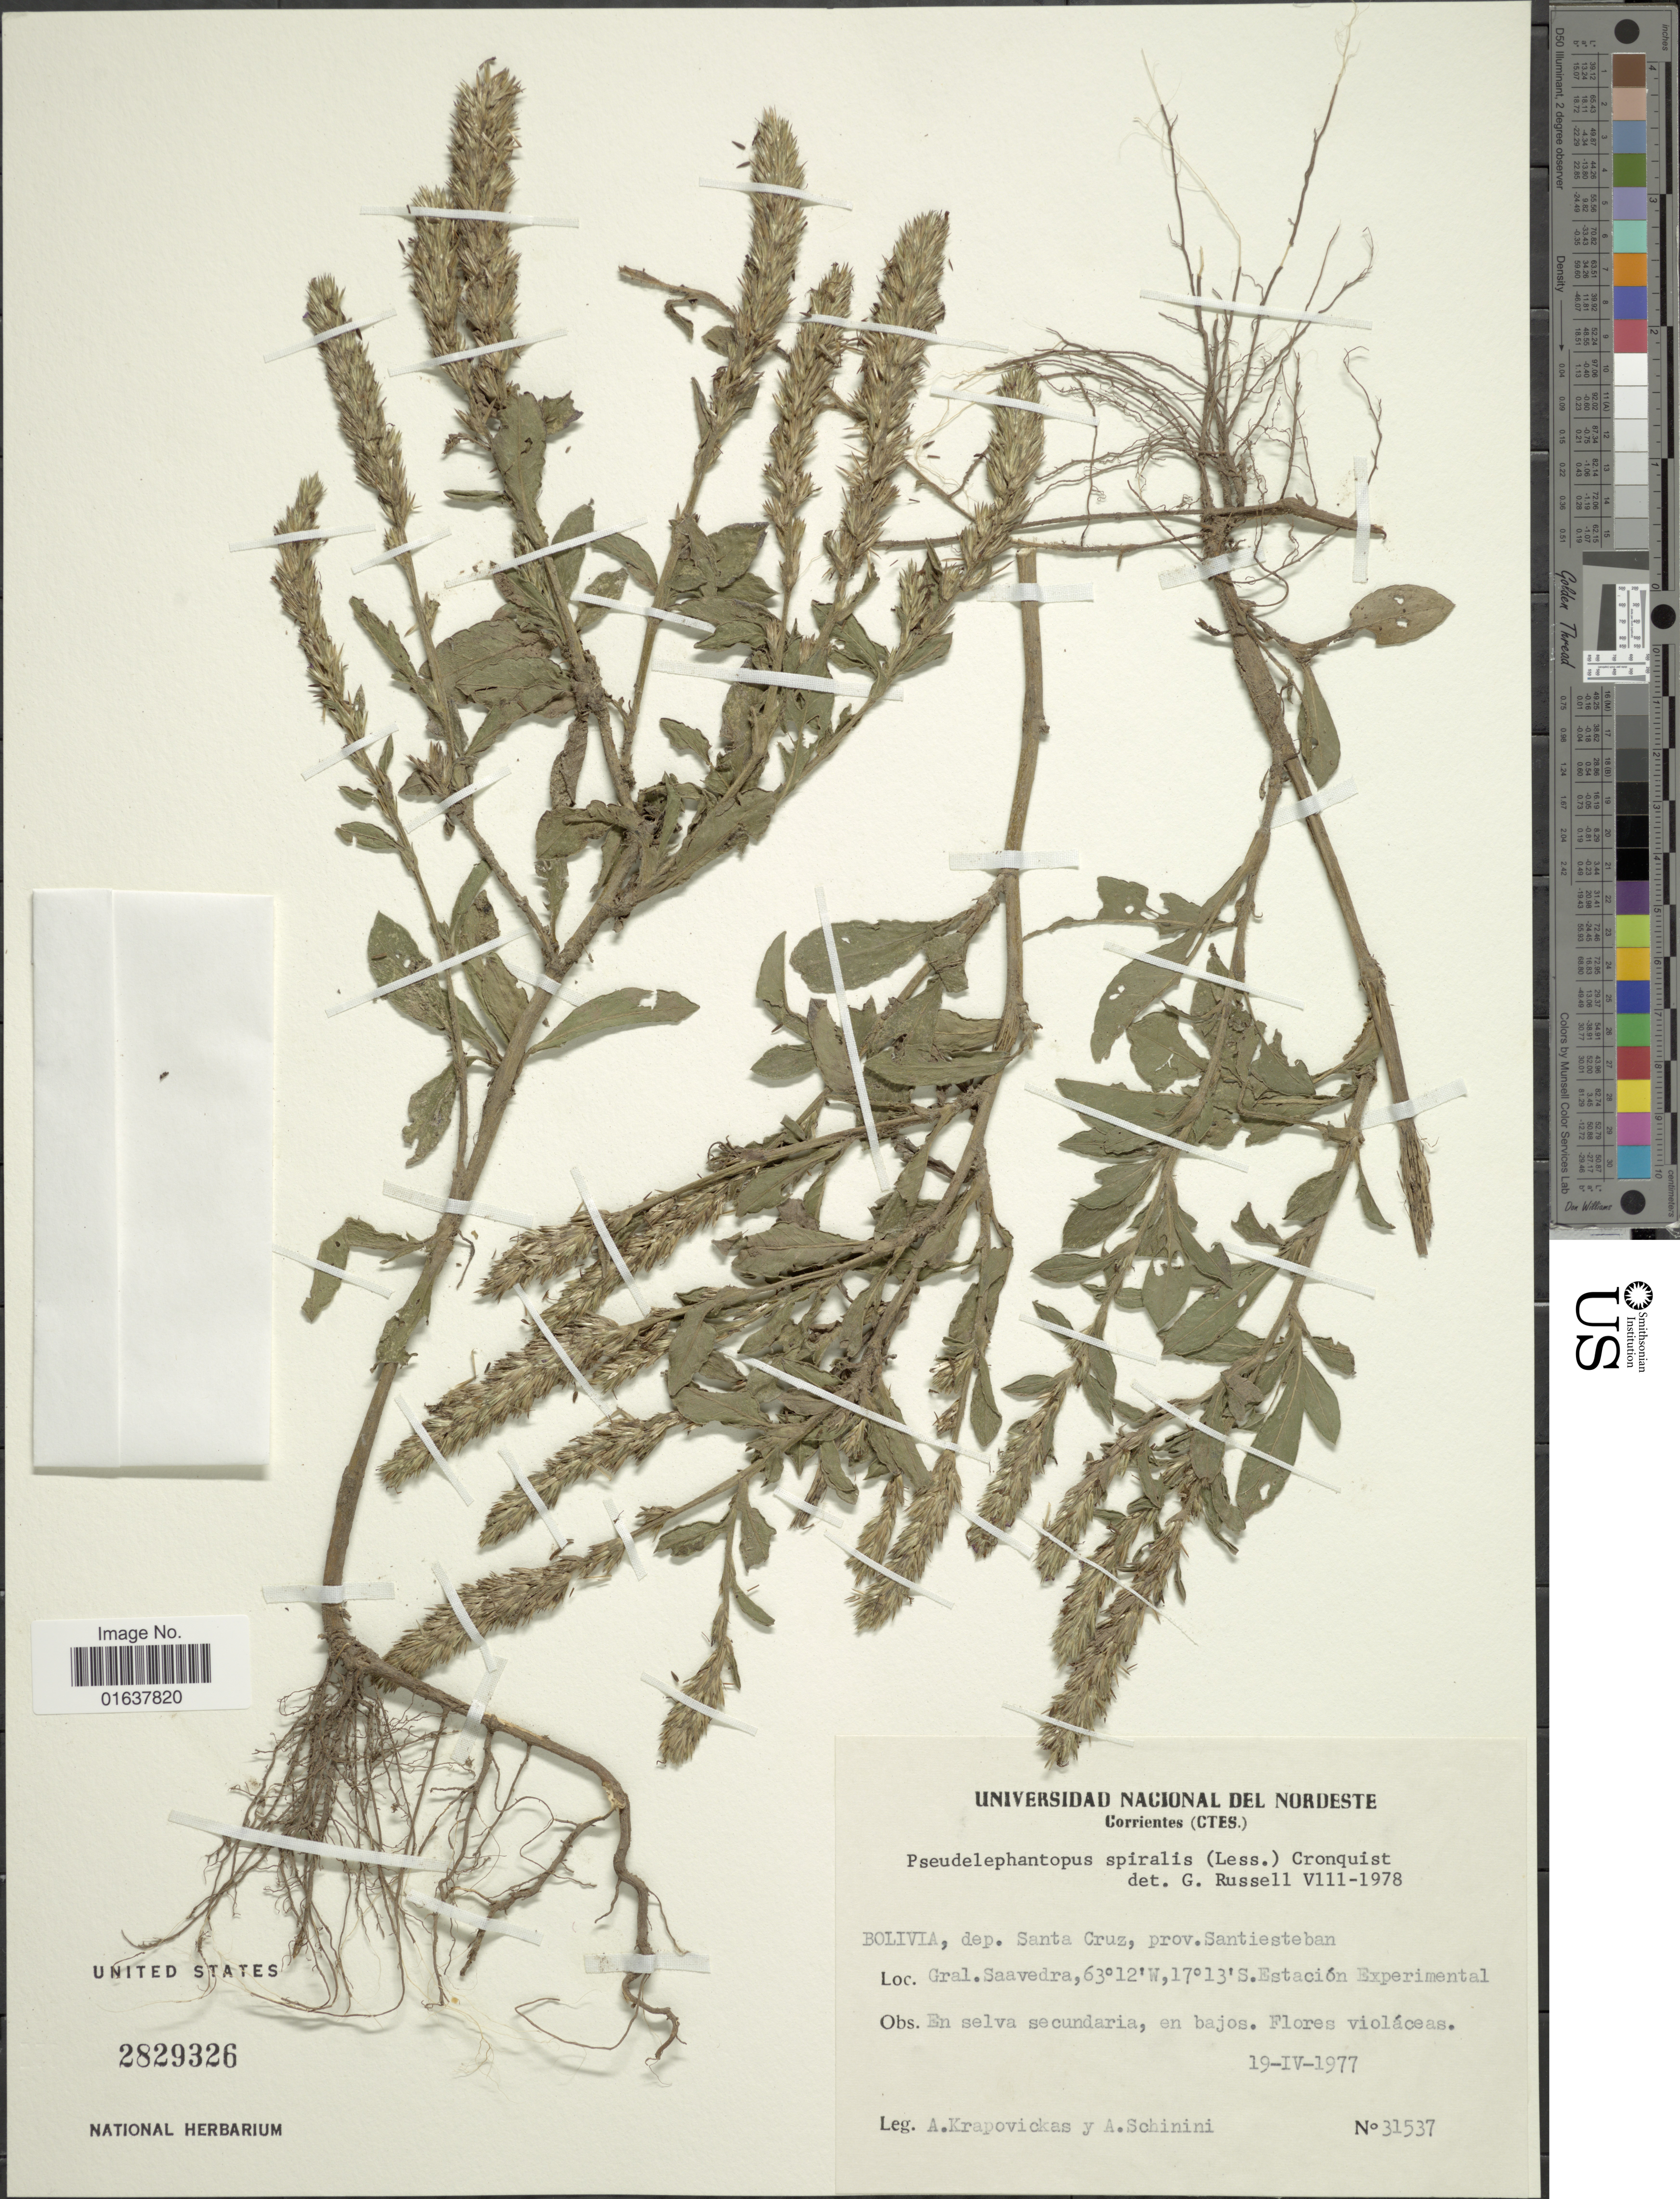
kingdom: Plantae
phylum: Tracheophyta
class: Magnoliopsida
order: Asterales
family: Asteraceae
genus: Pseudelephantopus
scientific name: Pseudelephantopus spiralis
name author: (Less.) Cronquist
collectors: A. Krapovickas & A. Schinini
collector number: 31537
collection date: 1977-04-19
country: Bolivia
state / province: Santa Cruz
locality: Prov. Santiesteban. Gral. Saavedra. Estacion Experimental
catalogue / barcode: US 2829326